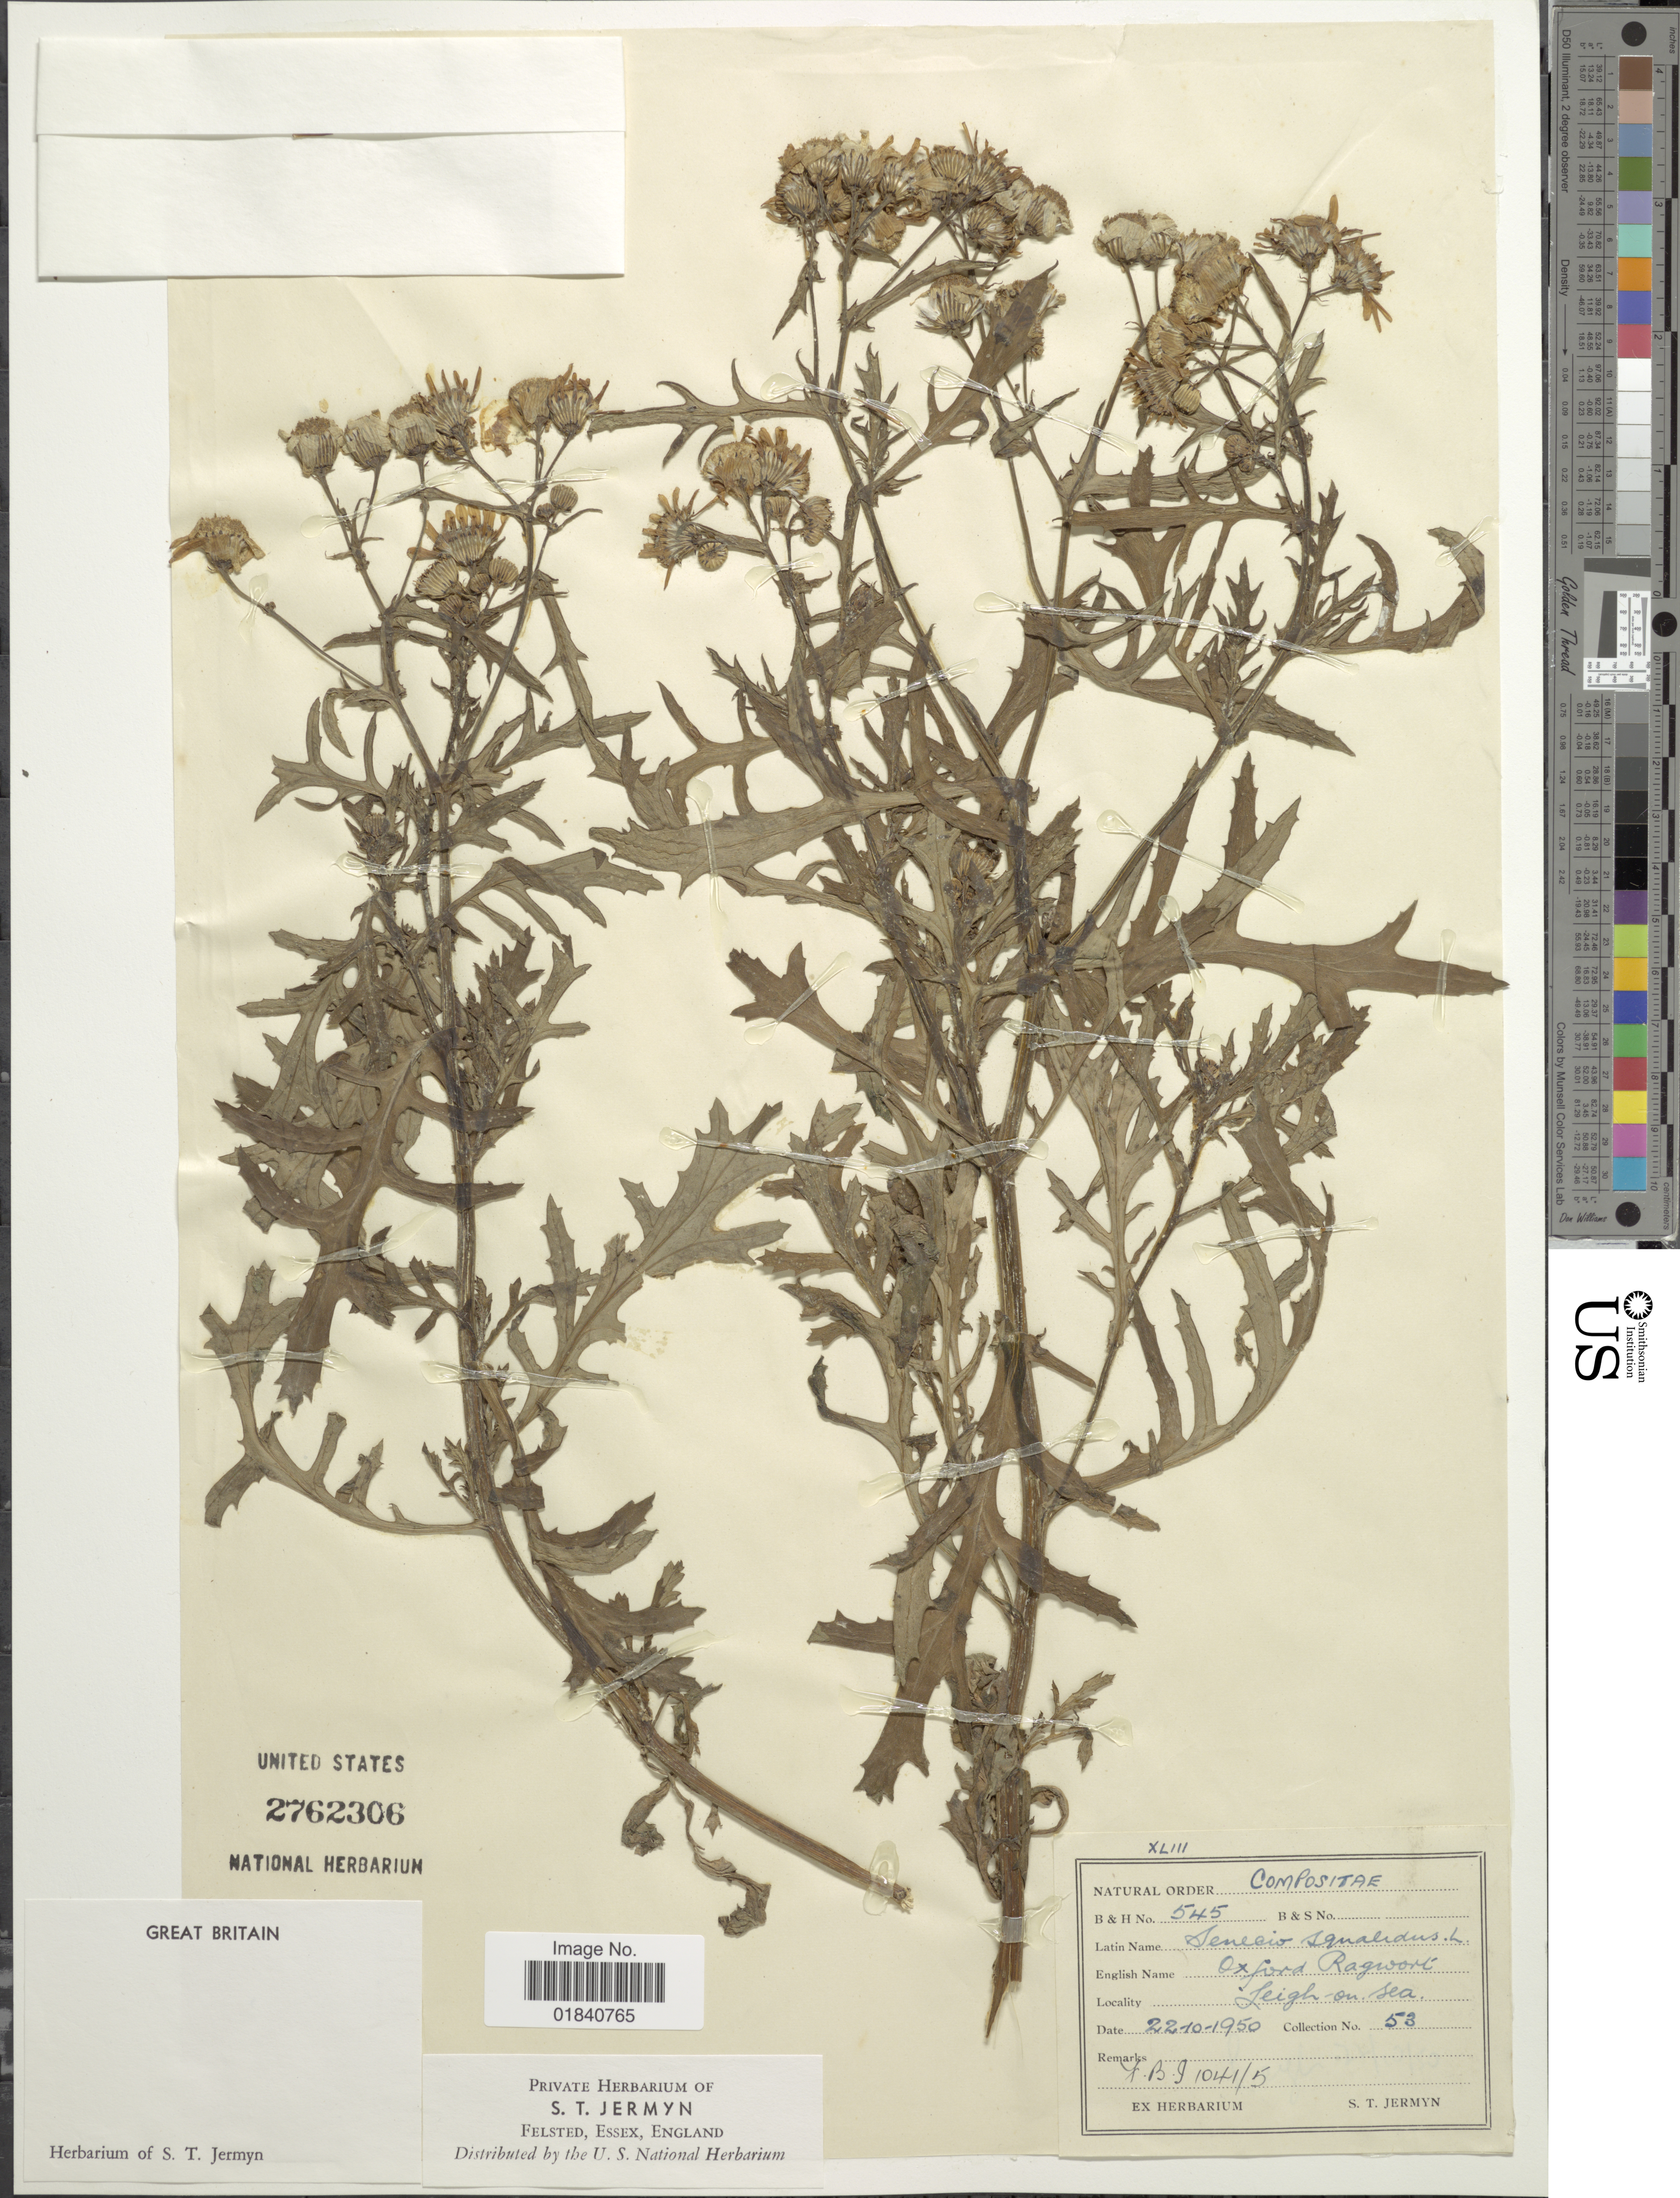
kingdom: Plantae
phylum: Tracheophyta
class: Magnoliopsida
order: Asterales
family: Asteraceae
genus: Senecio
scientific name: Senecio squalidus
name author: L.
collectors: ex herb. S. T. Jermyn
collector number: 53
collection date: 1950-10-22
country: United Kingdom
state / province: England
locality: Leigh on sea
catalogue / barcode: US 2762306